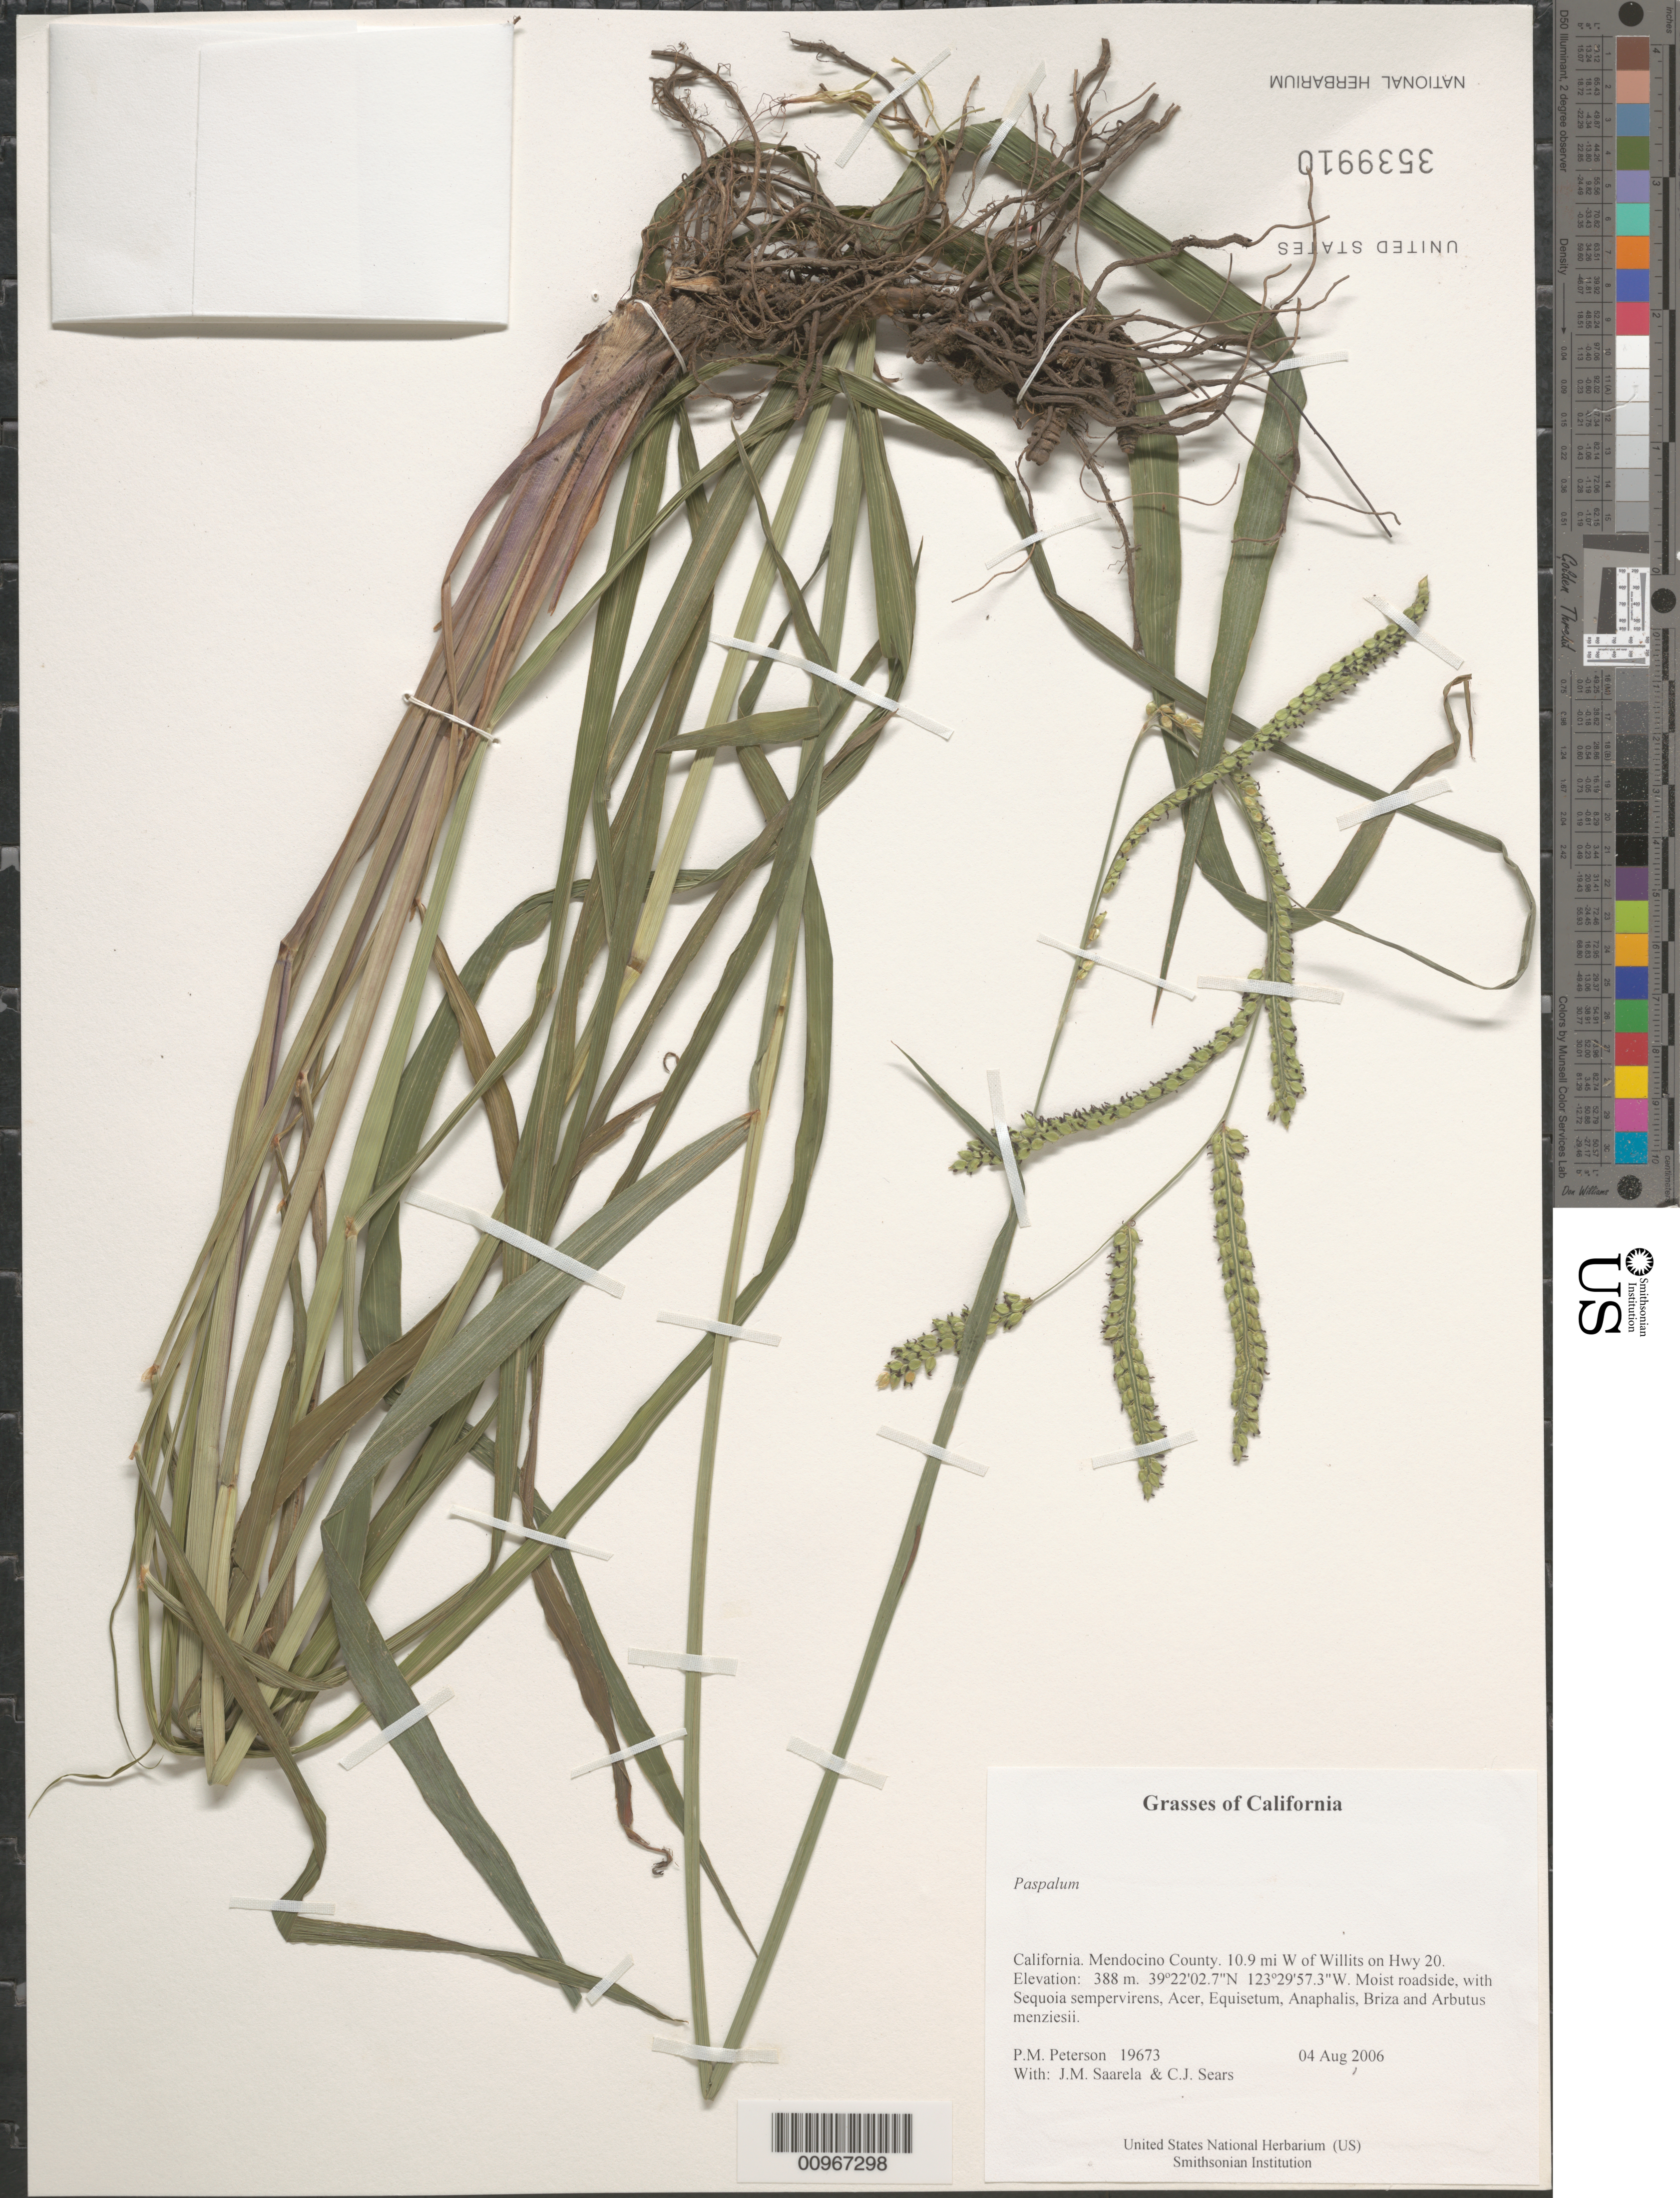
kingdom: Plantae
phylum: Tracheophyta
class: Liliopsida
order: Poales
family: Poaceae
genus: Paspalum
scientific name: Paspalum dilatatum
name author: Poir.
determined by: Butter, Patricia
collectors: P. M. Peterson, J. Saarela & C. Sears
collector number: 19673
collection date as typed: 04 Aug 2006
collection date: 2006-08-04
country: United States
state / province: California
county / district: Mendocino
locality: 10.9 mi W of Willits on Hwy 20.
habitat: Moist roadside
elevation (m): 388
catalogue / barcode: US 3539910